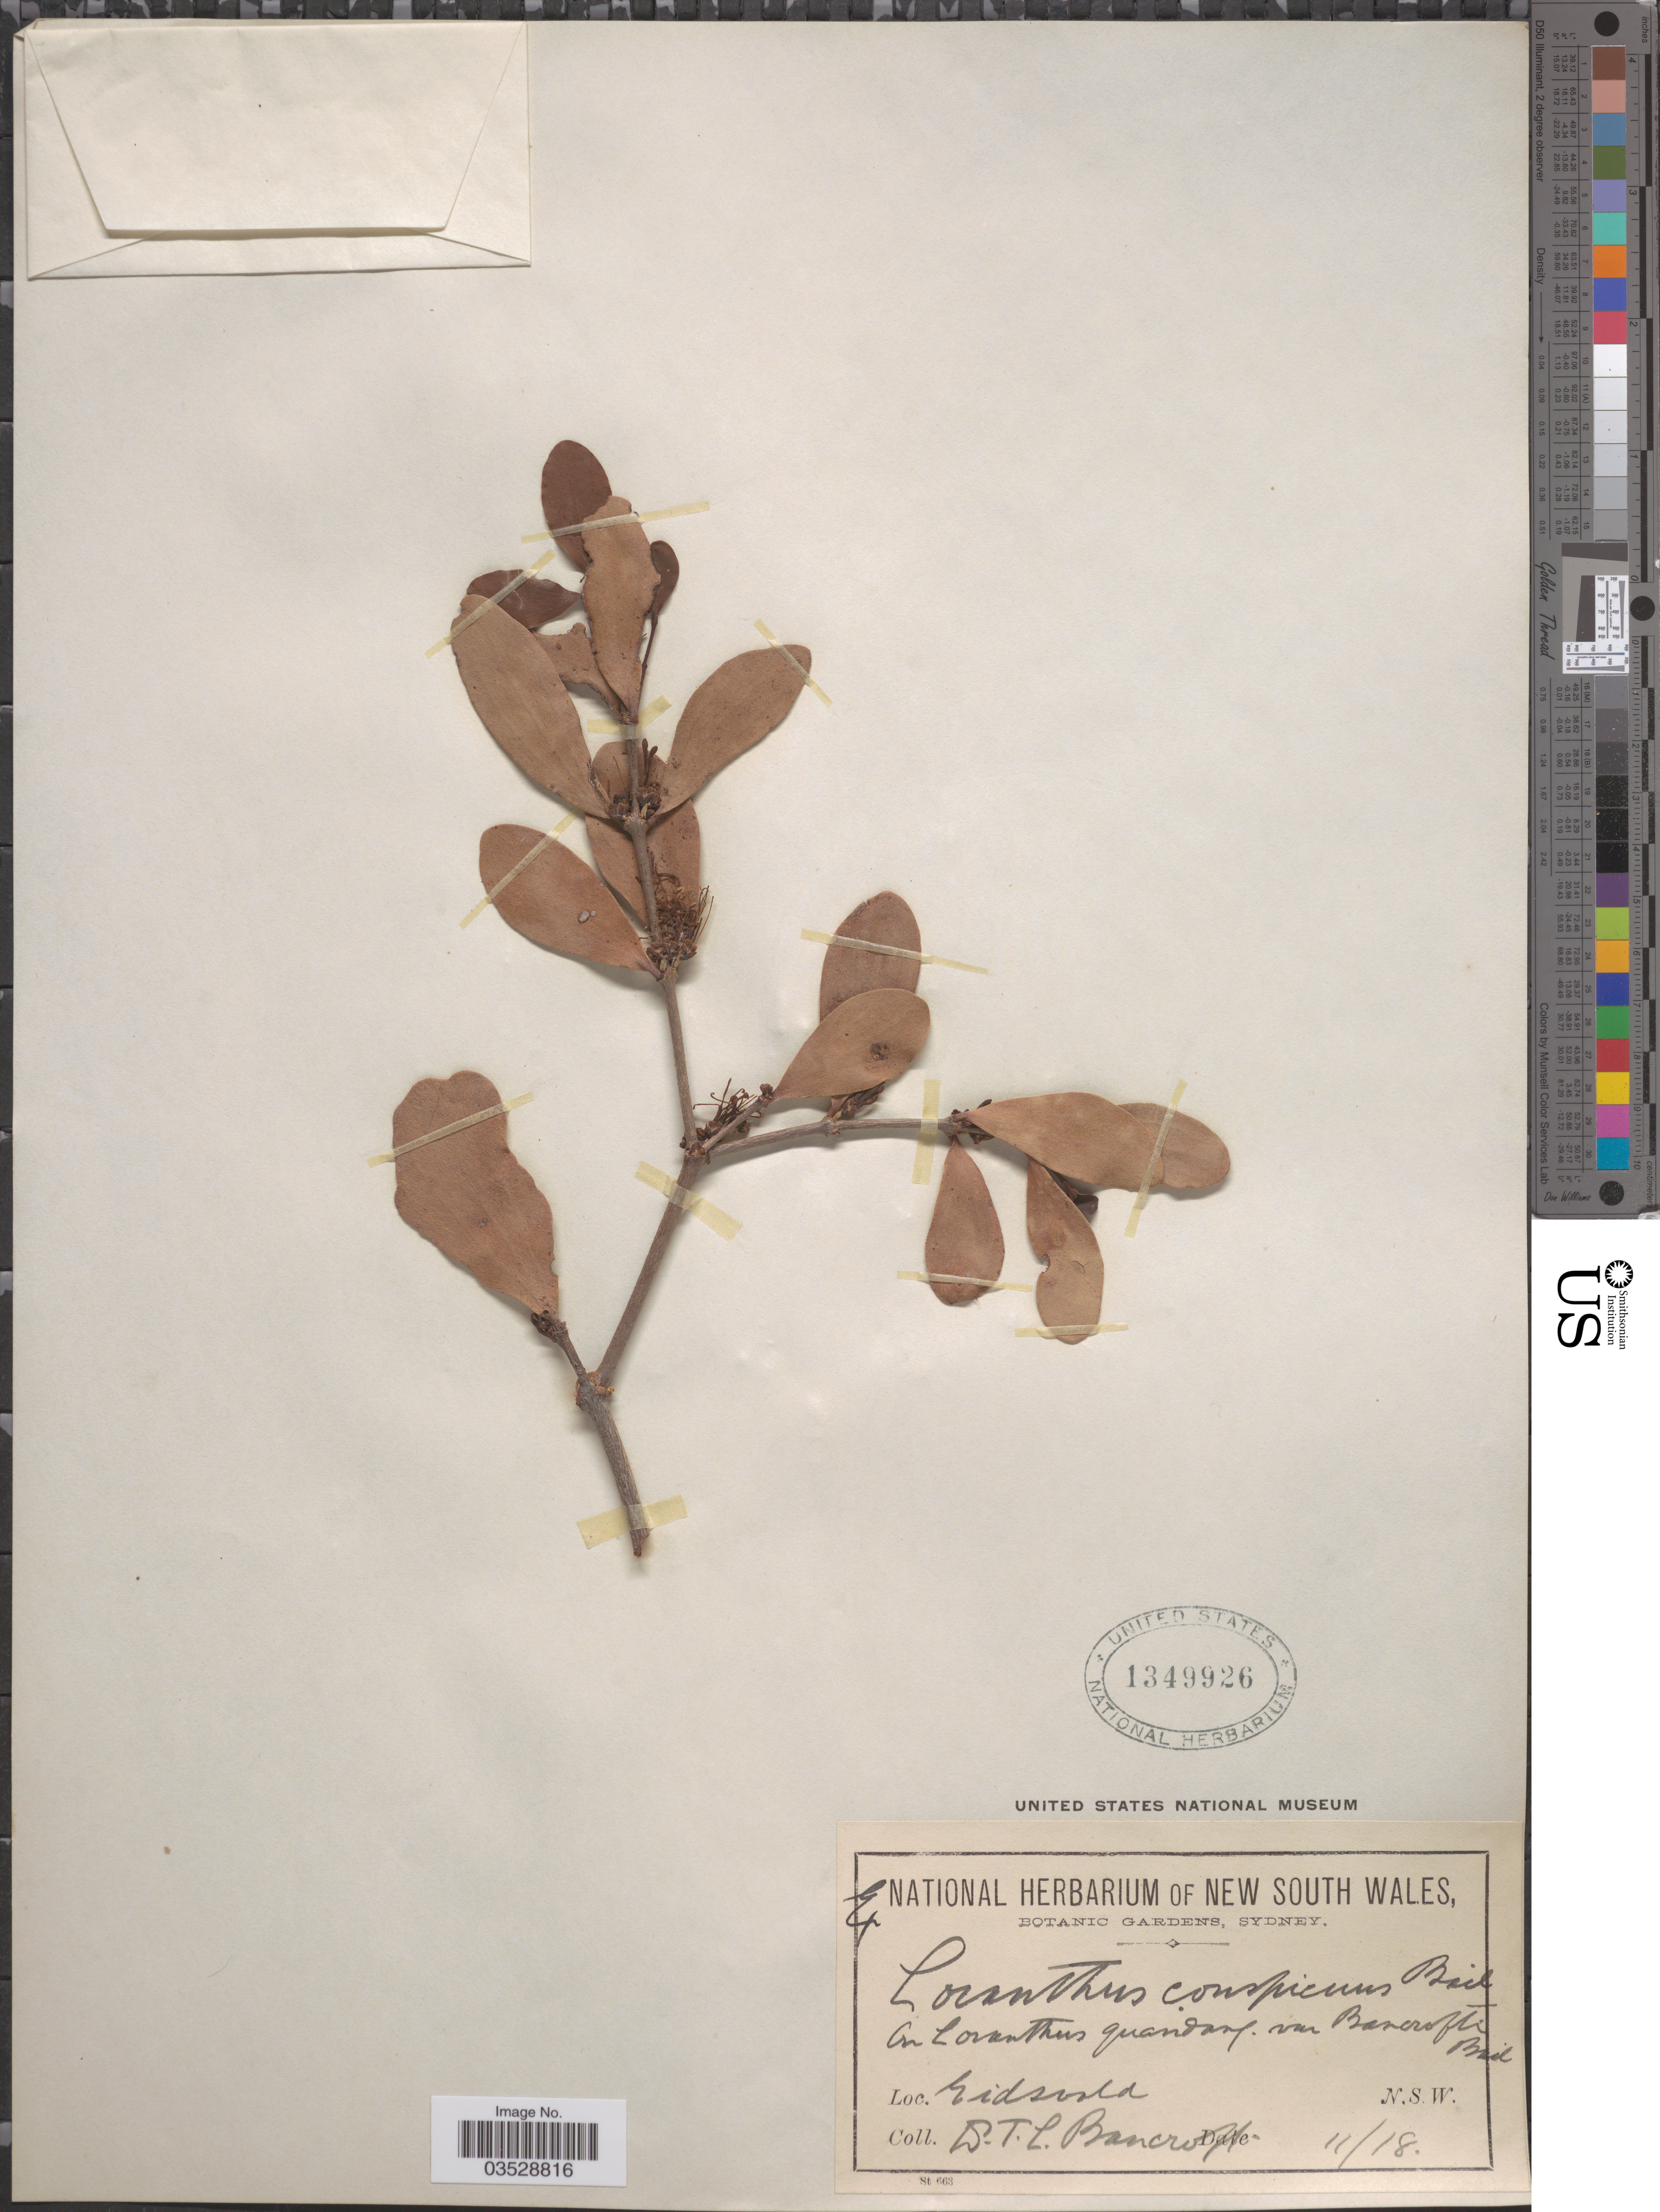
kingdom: Plantae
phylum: Tracheophyta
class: Magnoliopsida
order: Santalales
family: Loranthaceae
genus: Amyema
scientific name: Amyema conspicua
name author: Danser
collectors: T. Bancroft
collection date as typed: Transcribed d/m/y: /11/18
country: Australia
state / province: New South Wales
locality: Eidsvold.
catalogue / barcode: US 1349926